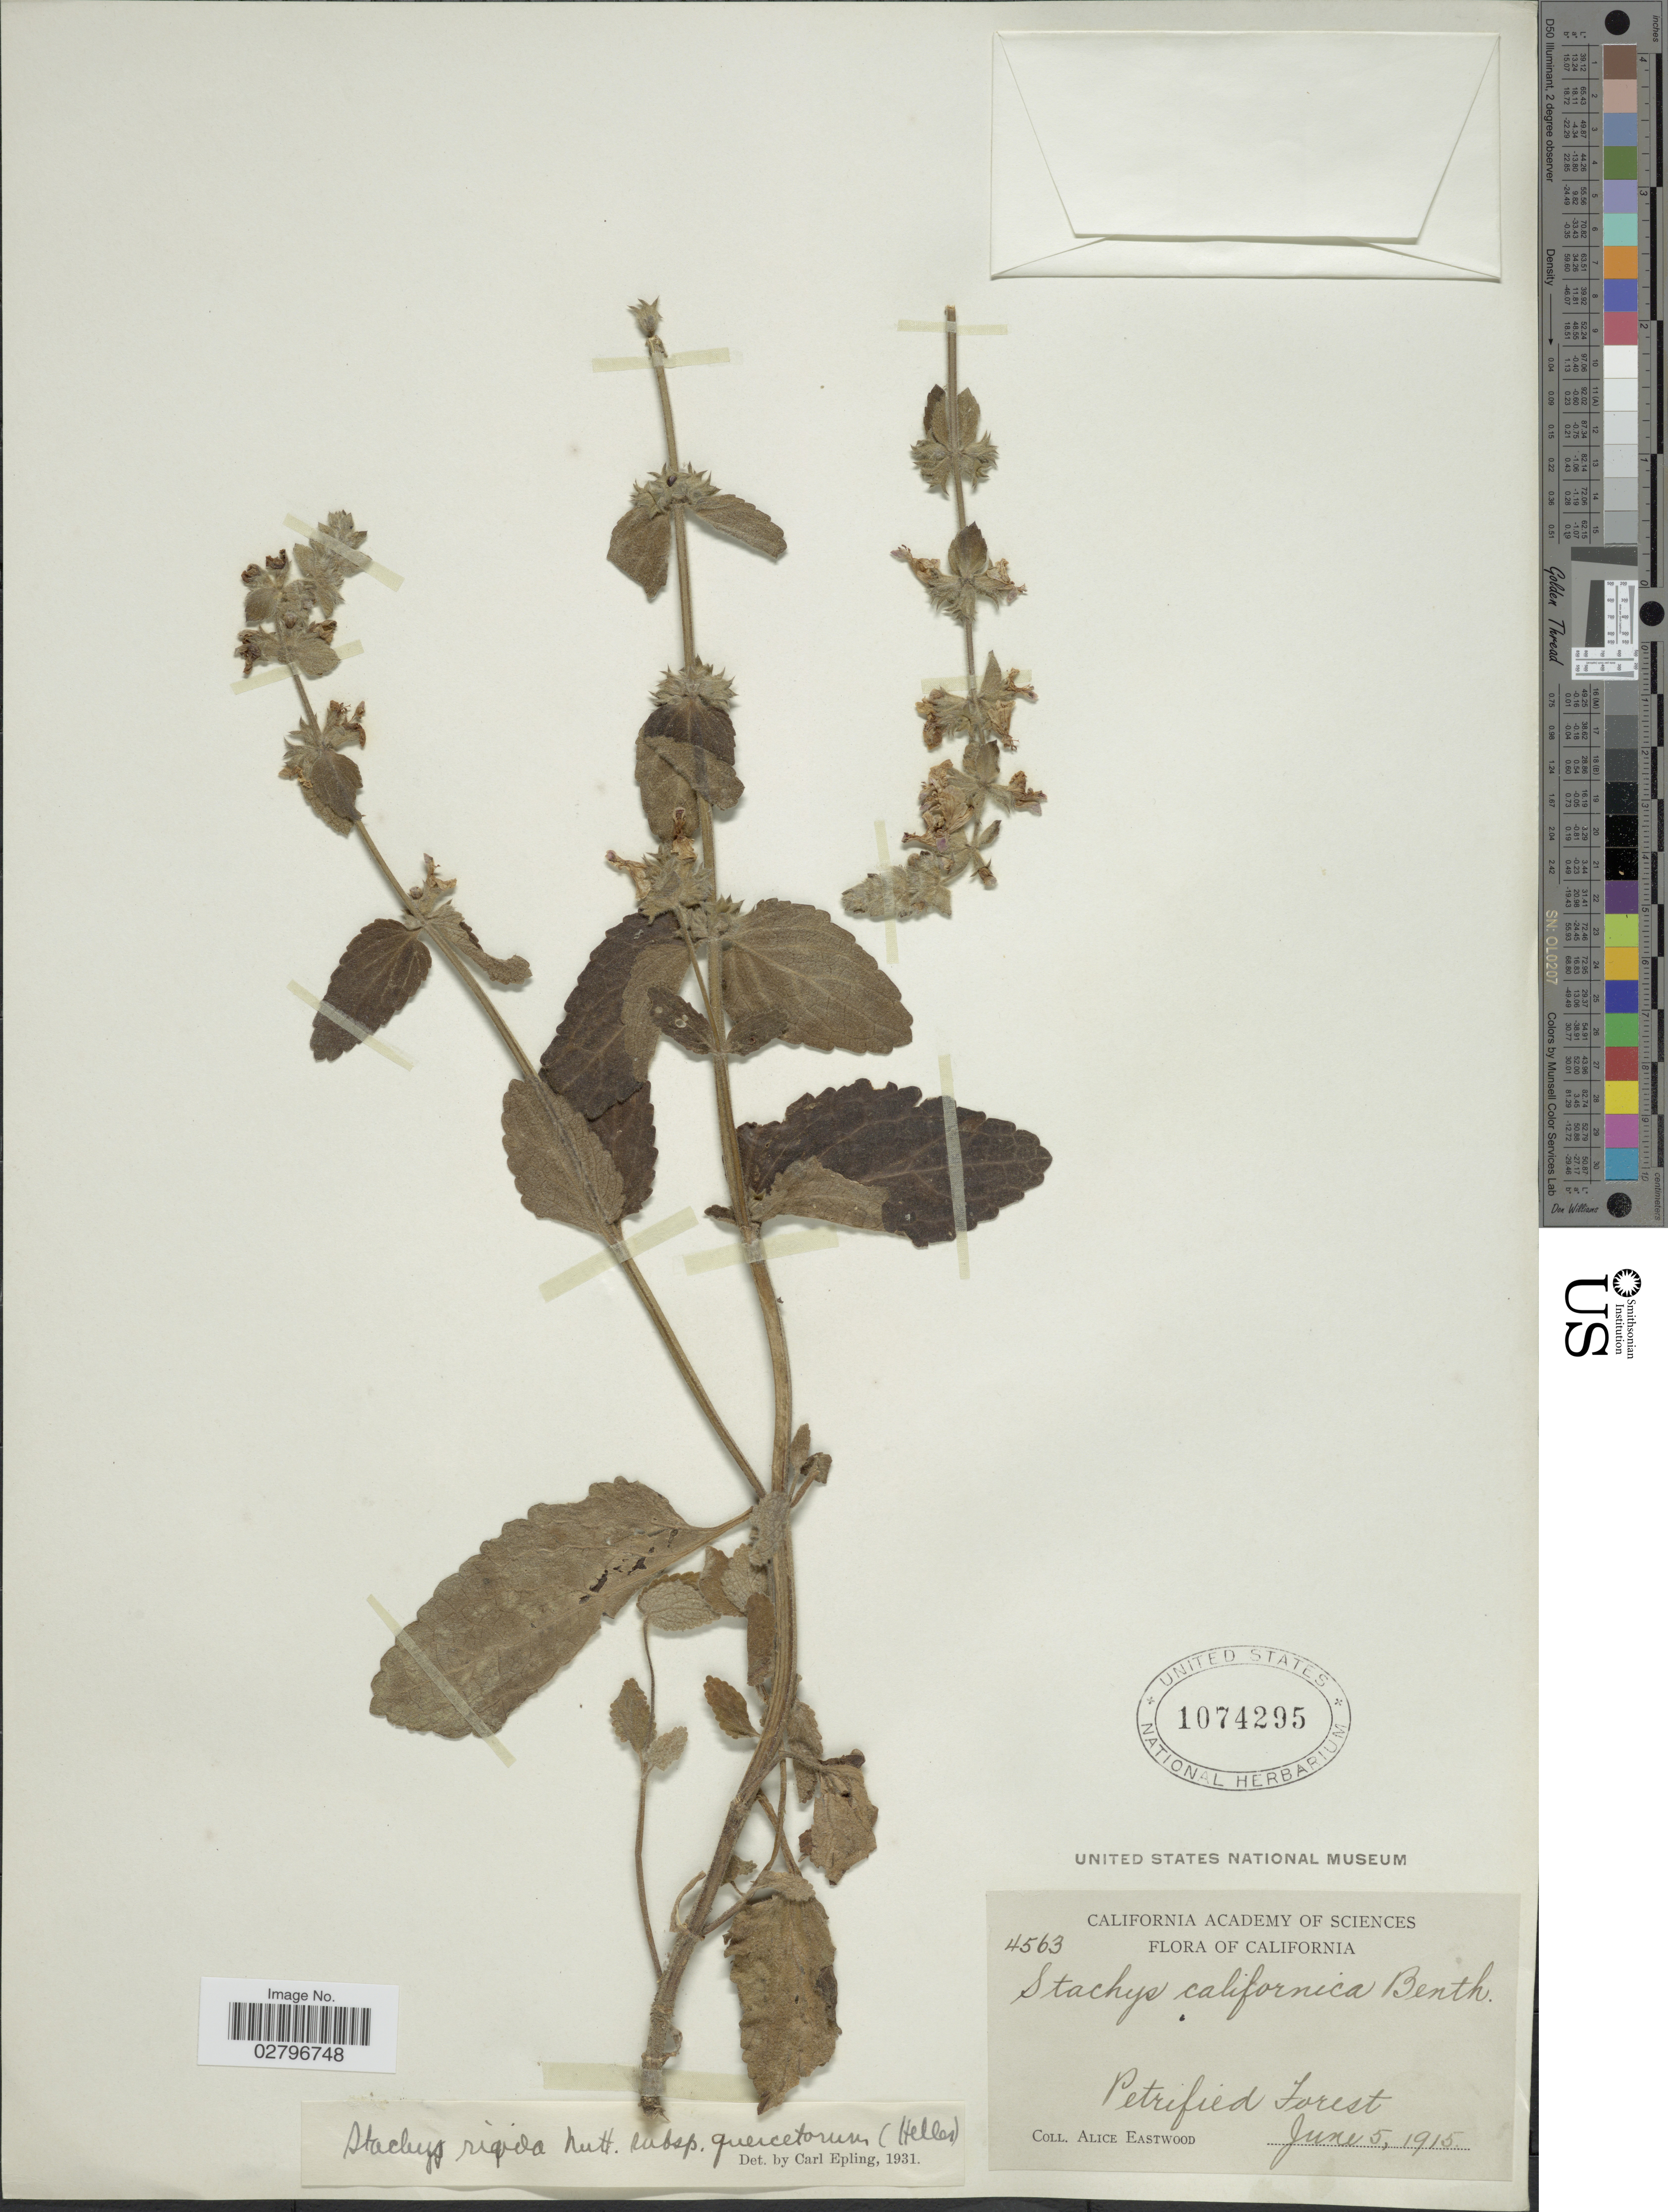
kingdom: Plantae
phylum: Tracheophyta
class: Magnoliopsida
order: Lamiales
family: Lamiaceae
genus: Stachys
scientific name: Stachys rigida subsp. quercetorum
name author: (A. Heller) Epling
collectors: A. Eastwood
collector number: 4563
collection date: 1915-06-05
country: United States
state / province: California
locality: Petrified Forest.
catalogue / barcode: US 1074295